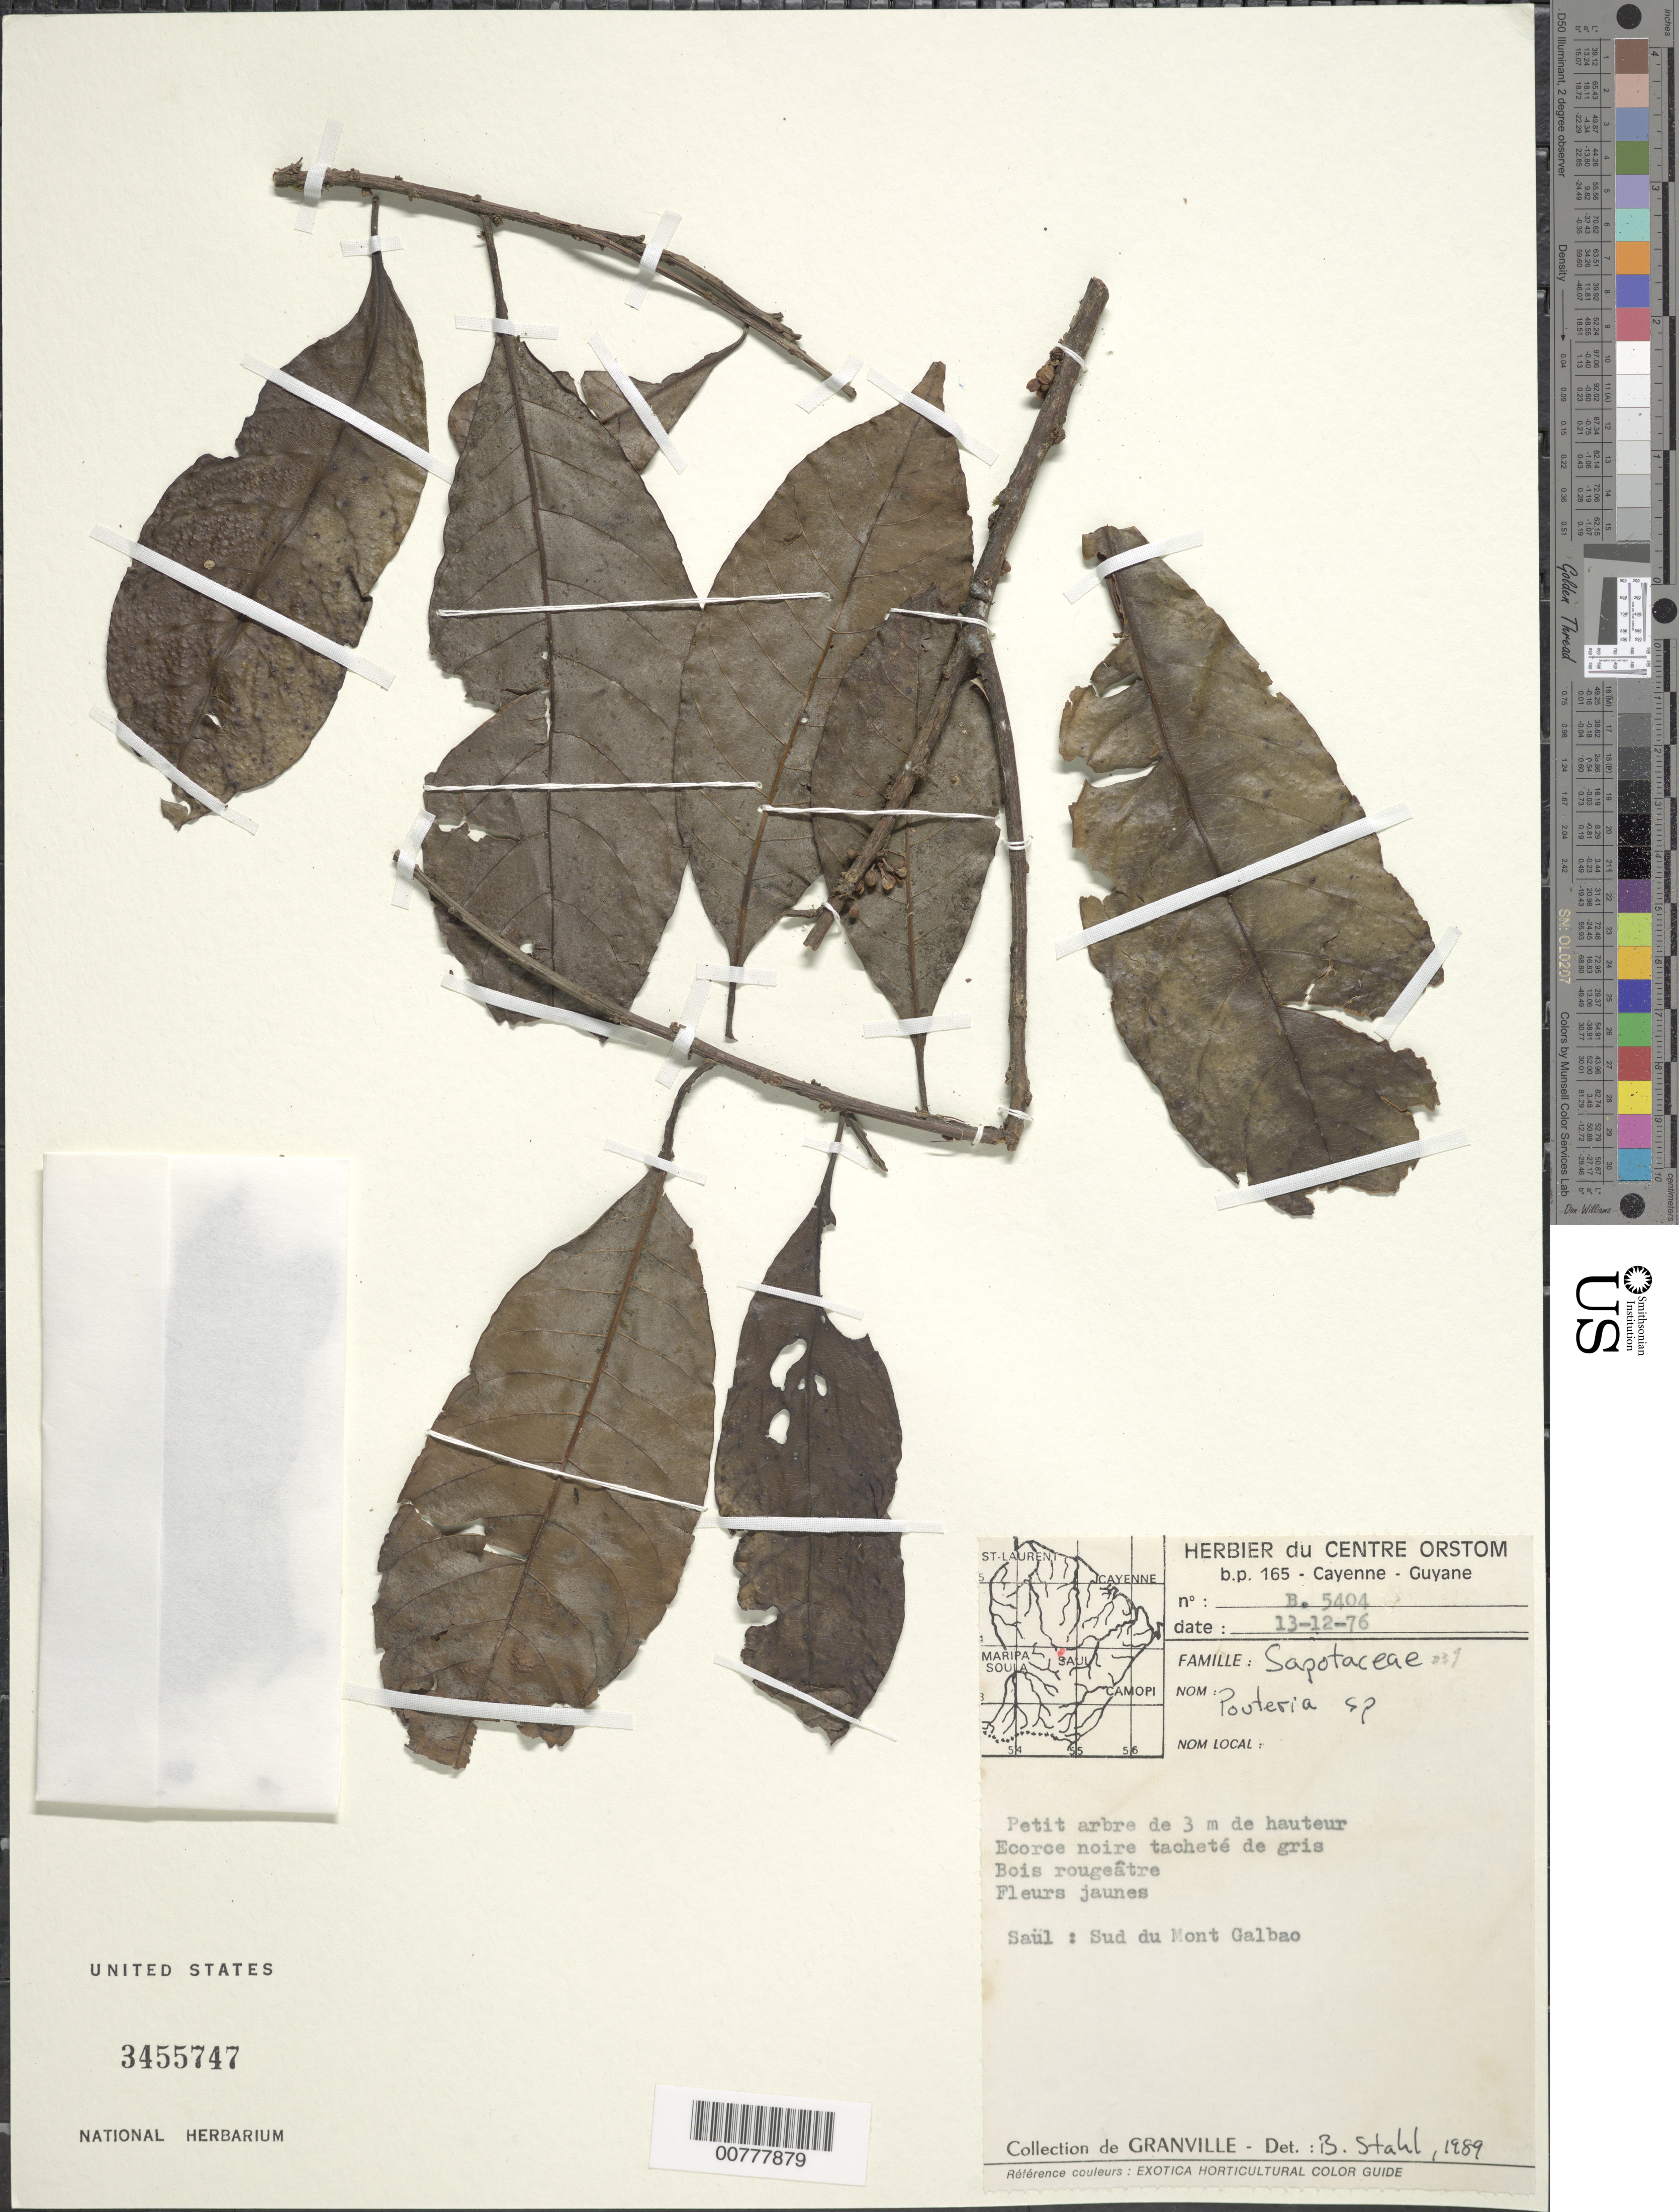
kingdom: Plantae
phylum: Tracheophyta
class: Magnoliopsida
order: Ericales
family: Sapotaceae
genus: Pouteria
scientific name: Pouteria sp.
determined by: Ståhl, B.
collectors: J.-J. de Granville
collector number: B 5404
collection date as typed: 13-Dec-76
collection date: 1976-12-13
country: French Guiana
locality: Saul, Sud du Mont Galbao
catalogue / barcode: US 3455747